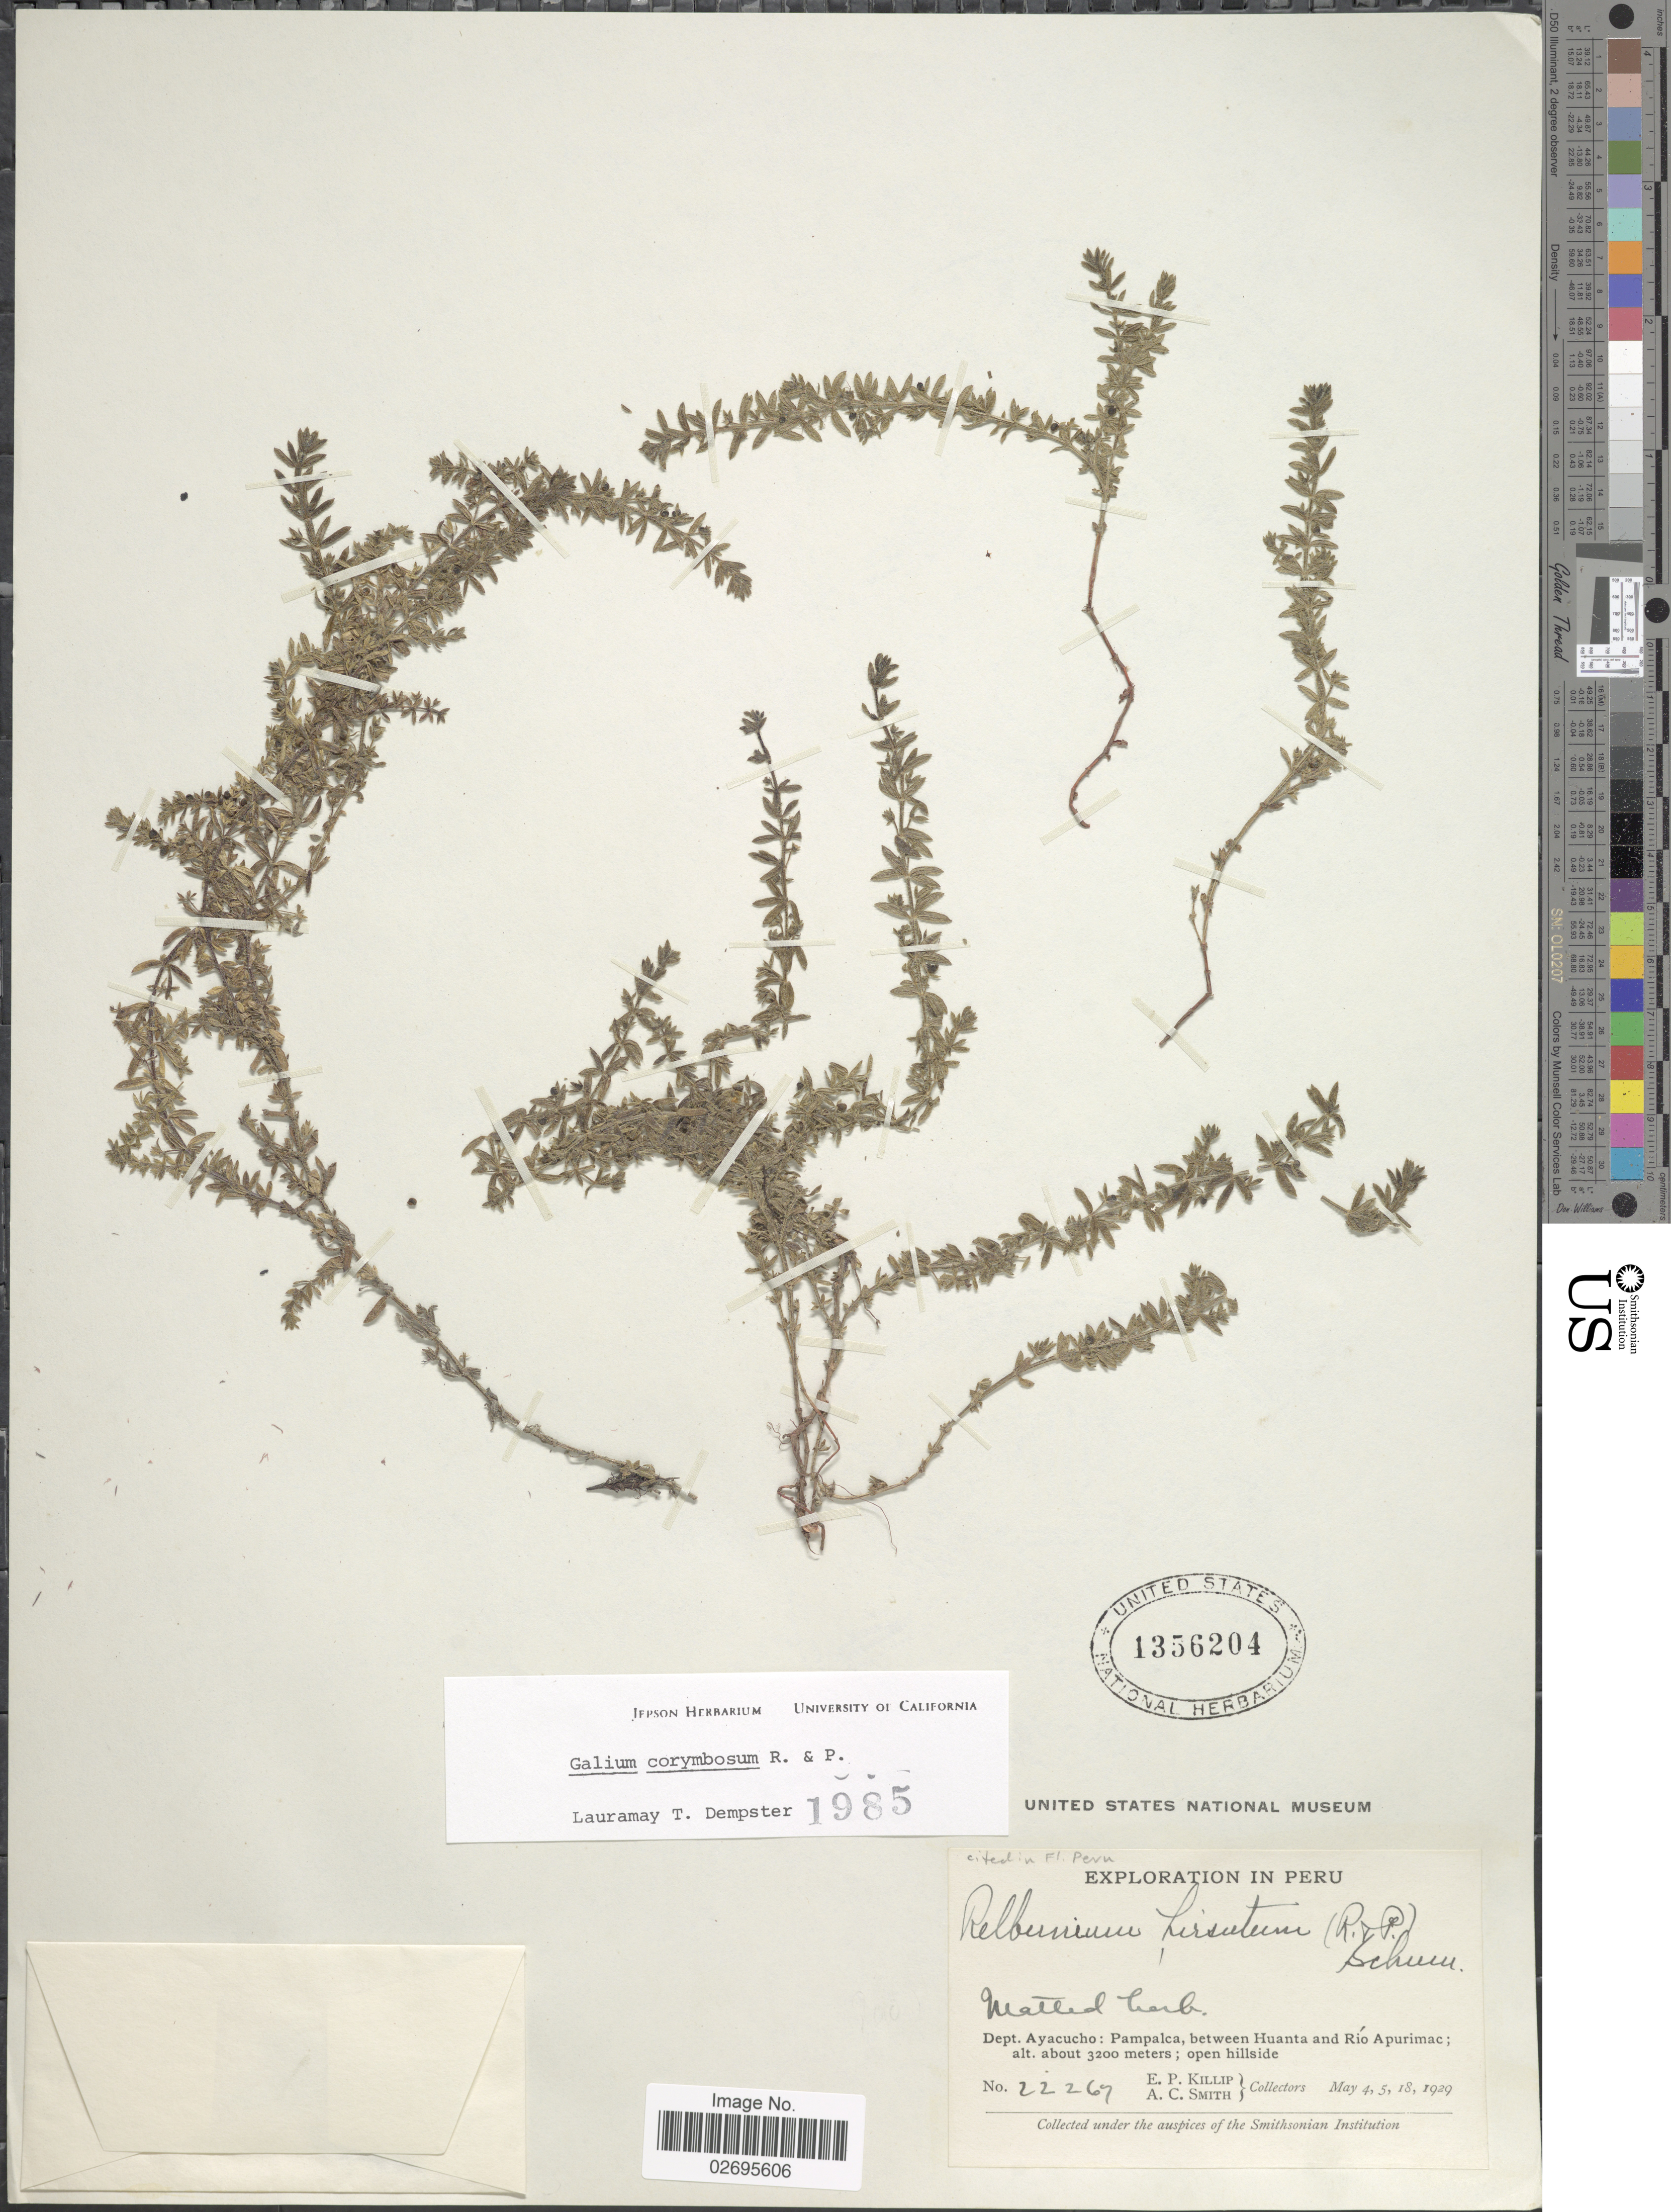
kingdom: Plantae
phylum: Tracheophyta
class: Magnoliopsida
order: Gentianales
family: Rubiaceae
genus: Galium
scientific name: Galium corymbosum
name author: Ruiz & Pav.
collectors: E. P. Killip & A. C. Smith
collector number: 22267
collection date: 1929-05-04/1929-05-18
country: Peru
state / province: Ayacucho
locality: Dept. Ayacucho: Pampalca, between Huanta and Río Apuimac; open hillside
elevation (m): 3200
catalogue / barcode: US 1356204